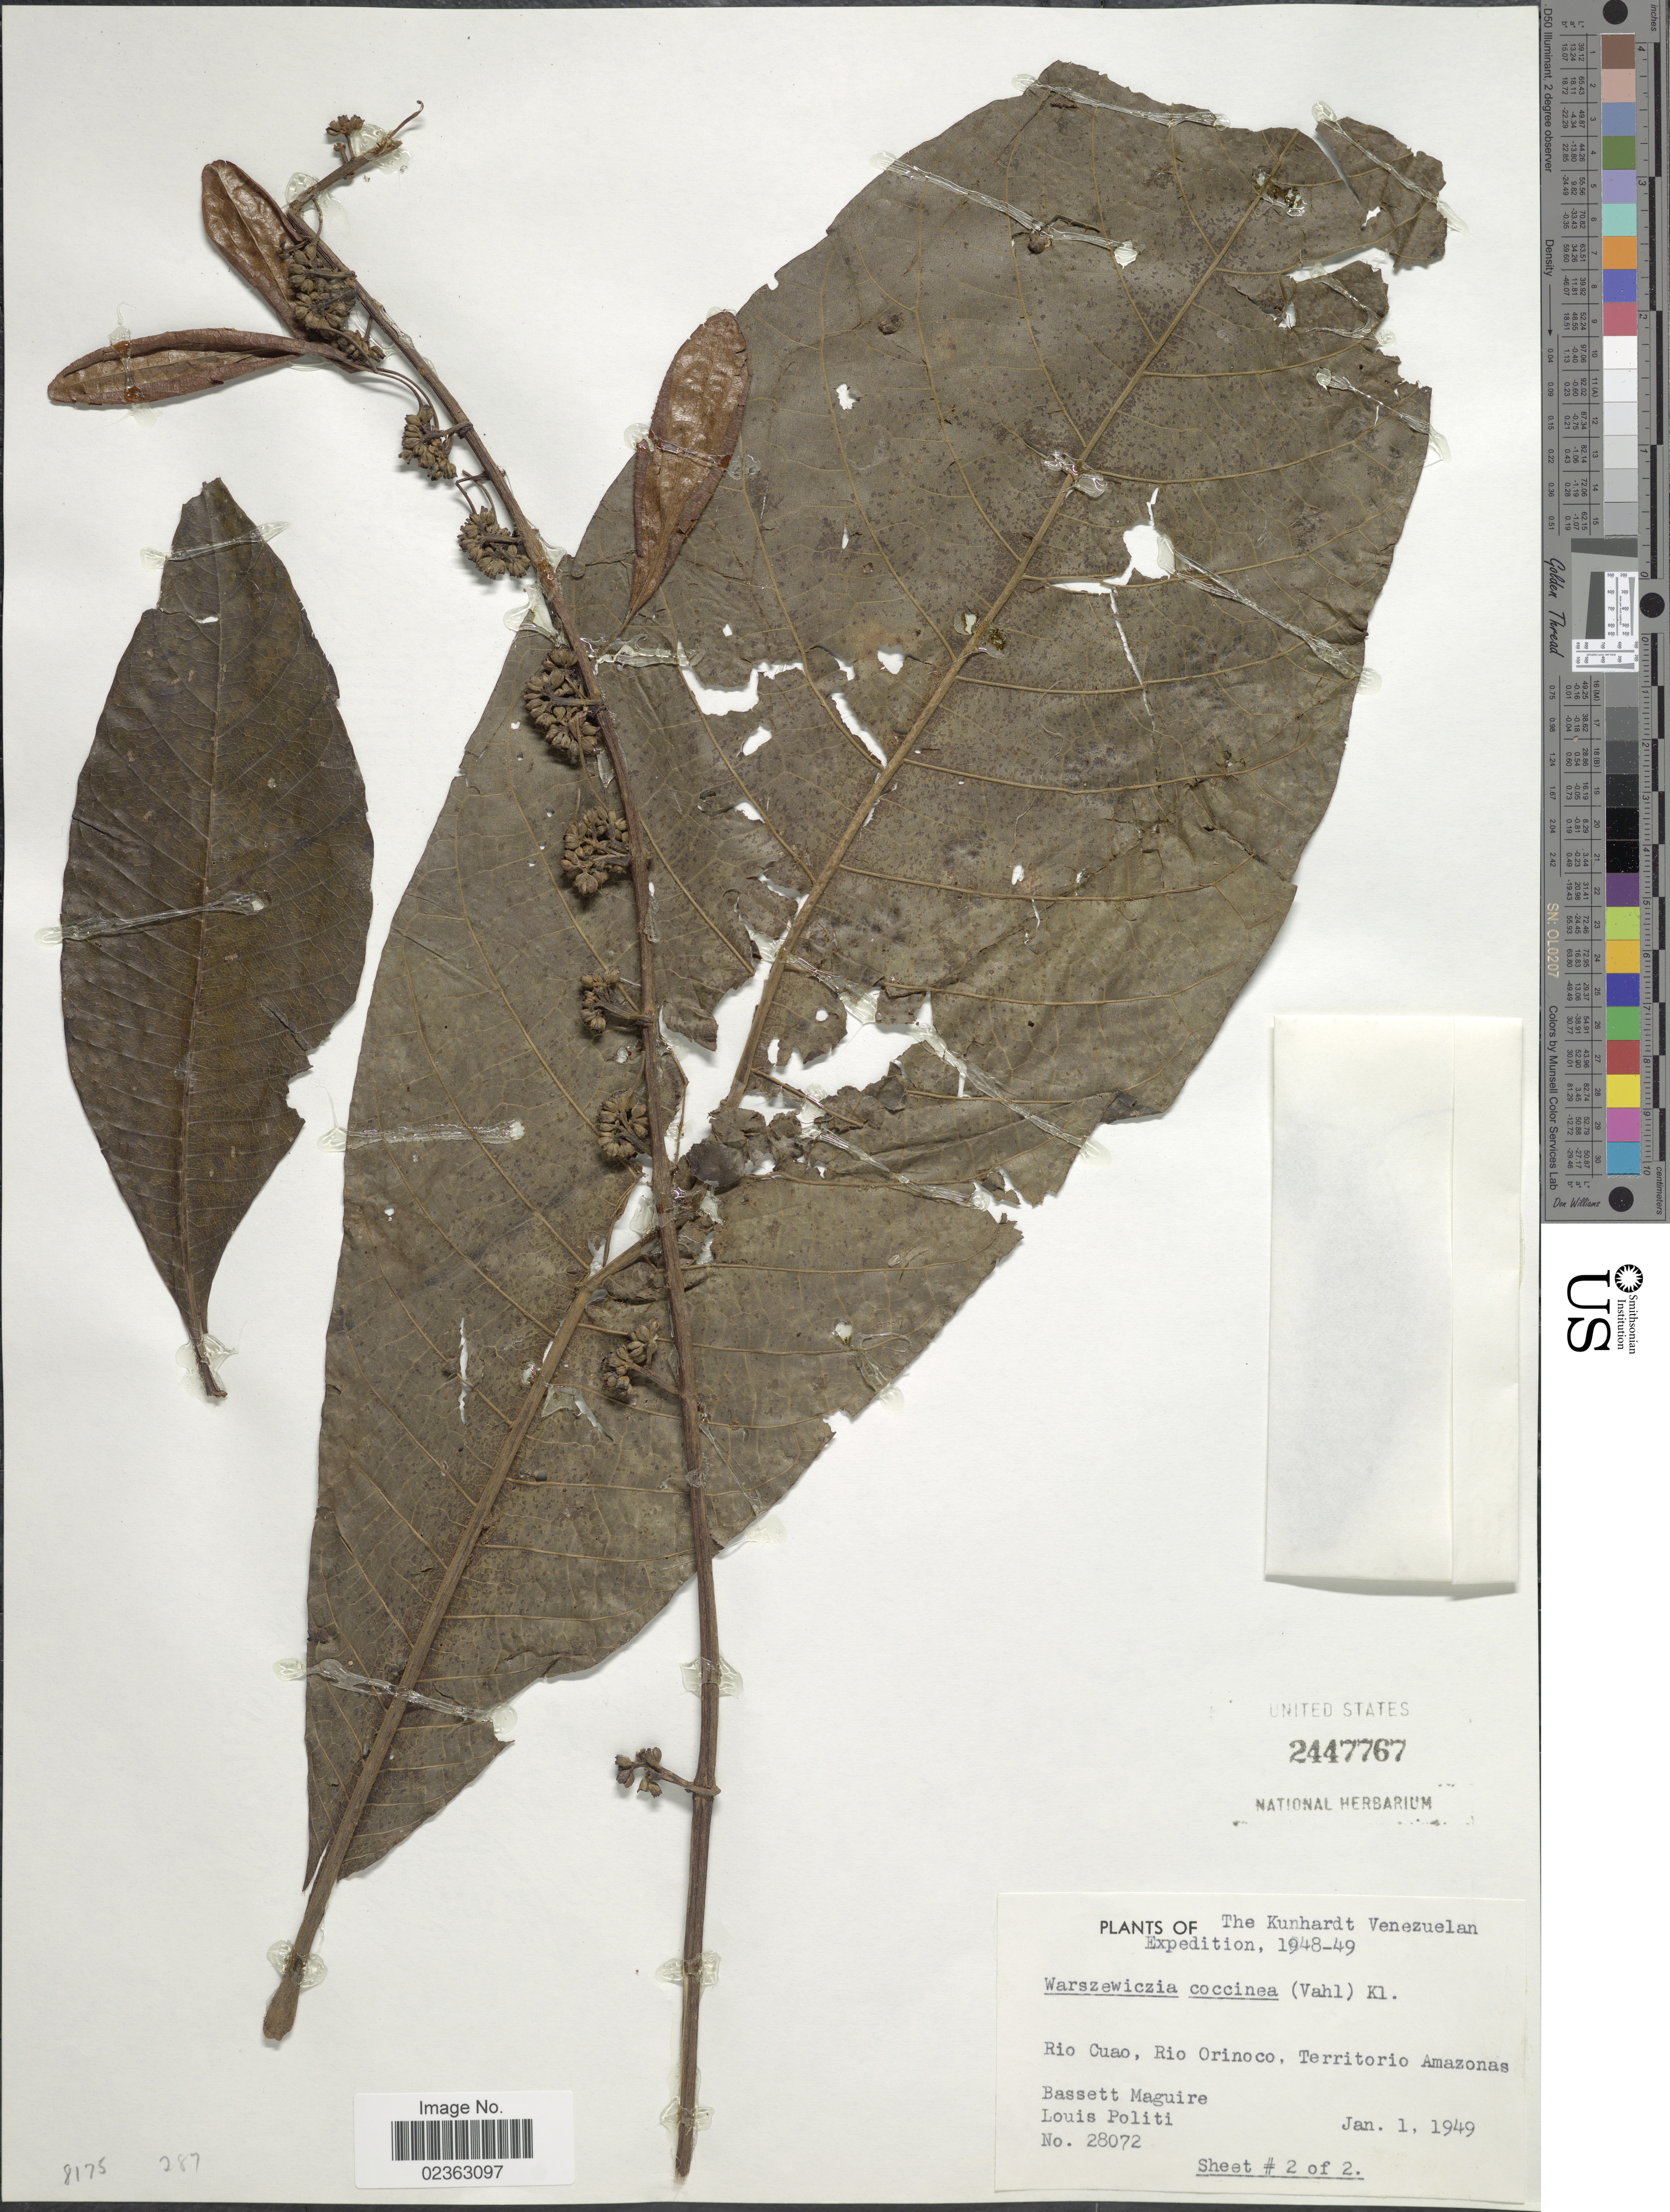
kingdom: Plantae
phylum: Tracheophyta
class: Magnoliopsida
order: Gentianales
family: Rubiaceae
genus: Warszewiczia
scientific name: Warszewiczia coccinea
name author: (Vahl) Klotzsch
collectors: B. Maguire & L. Politi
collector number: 28072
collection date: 1949-01-01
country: Venezuela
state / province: Amazonas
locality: The Kunhardt Venezuelen, Rio Cuao, Rio Orinoco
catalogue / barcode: US 2447767